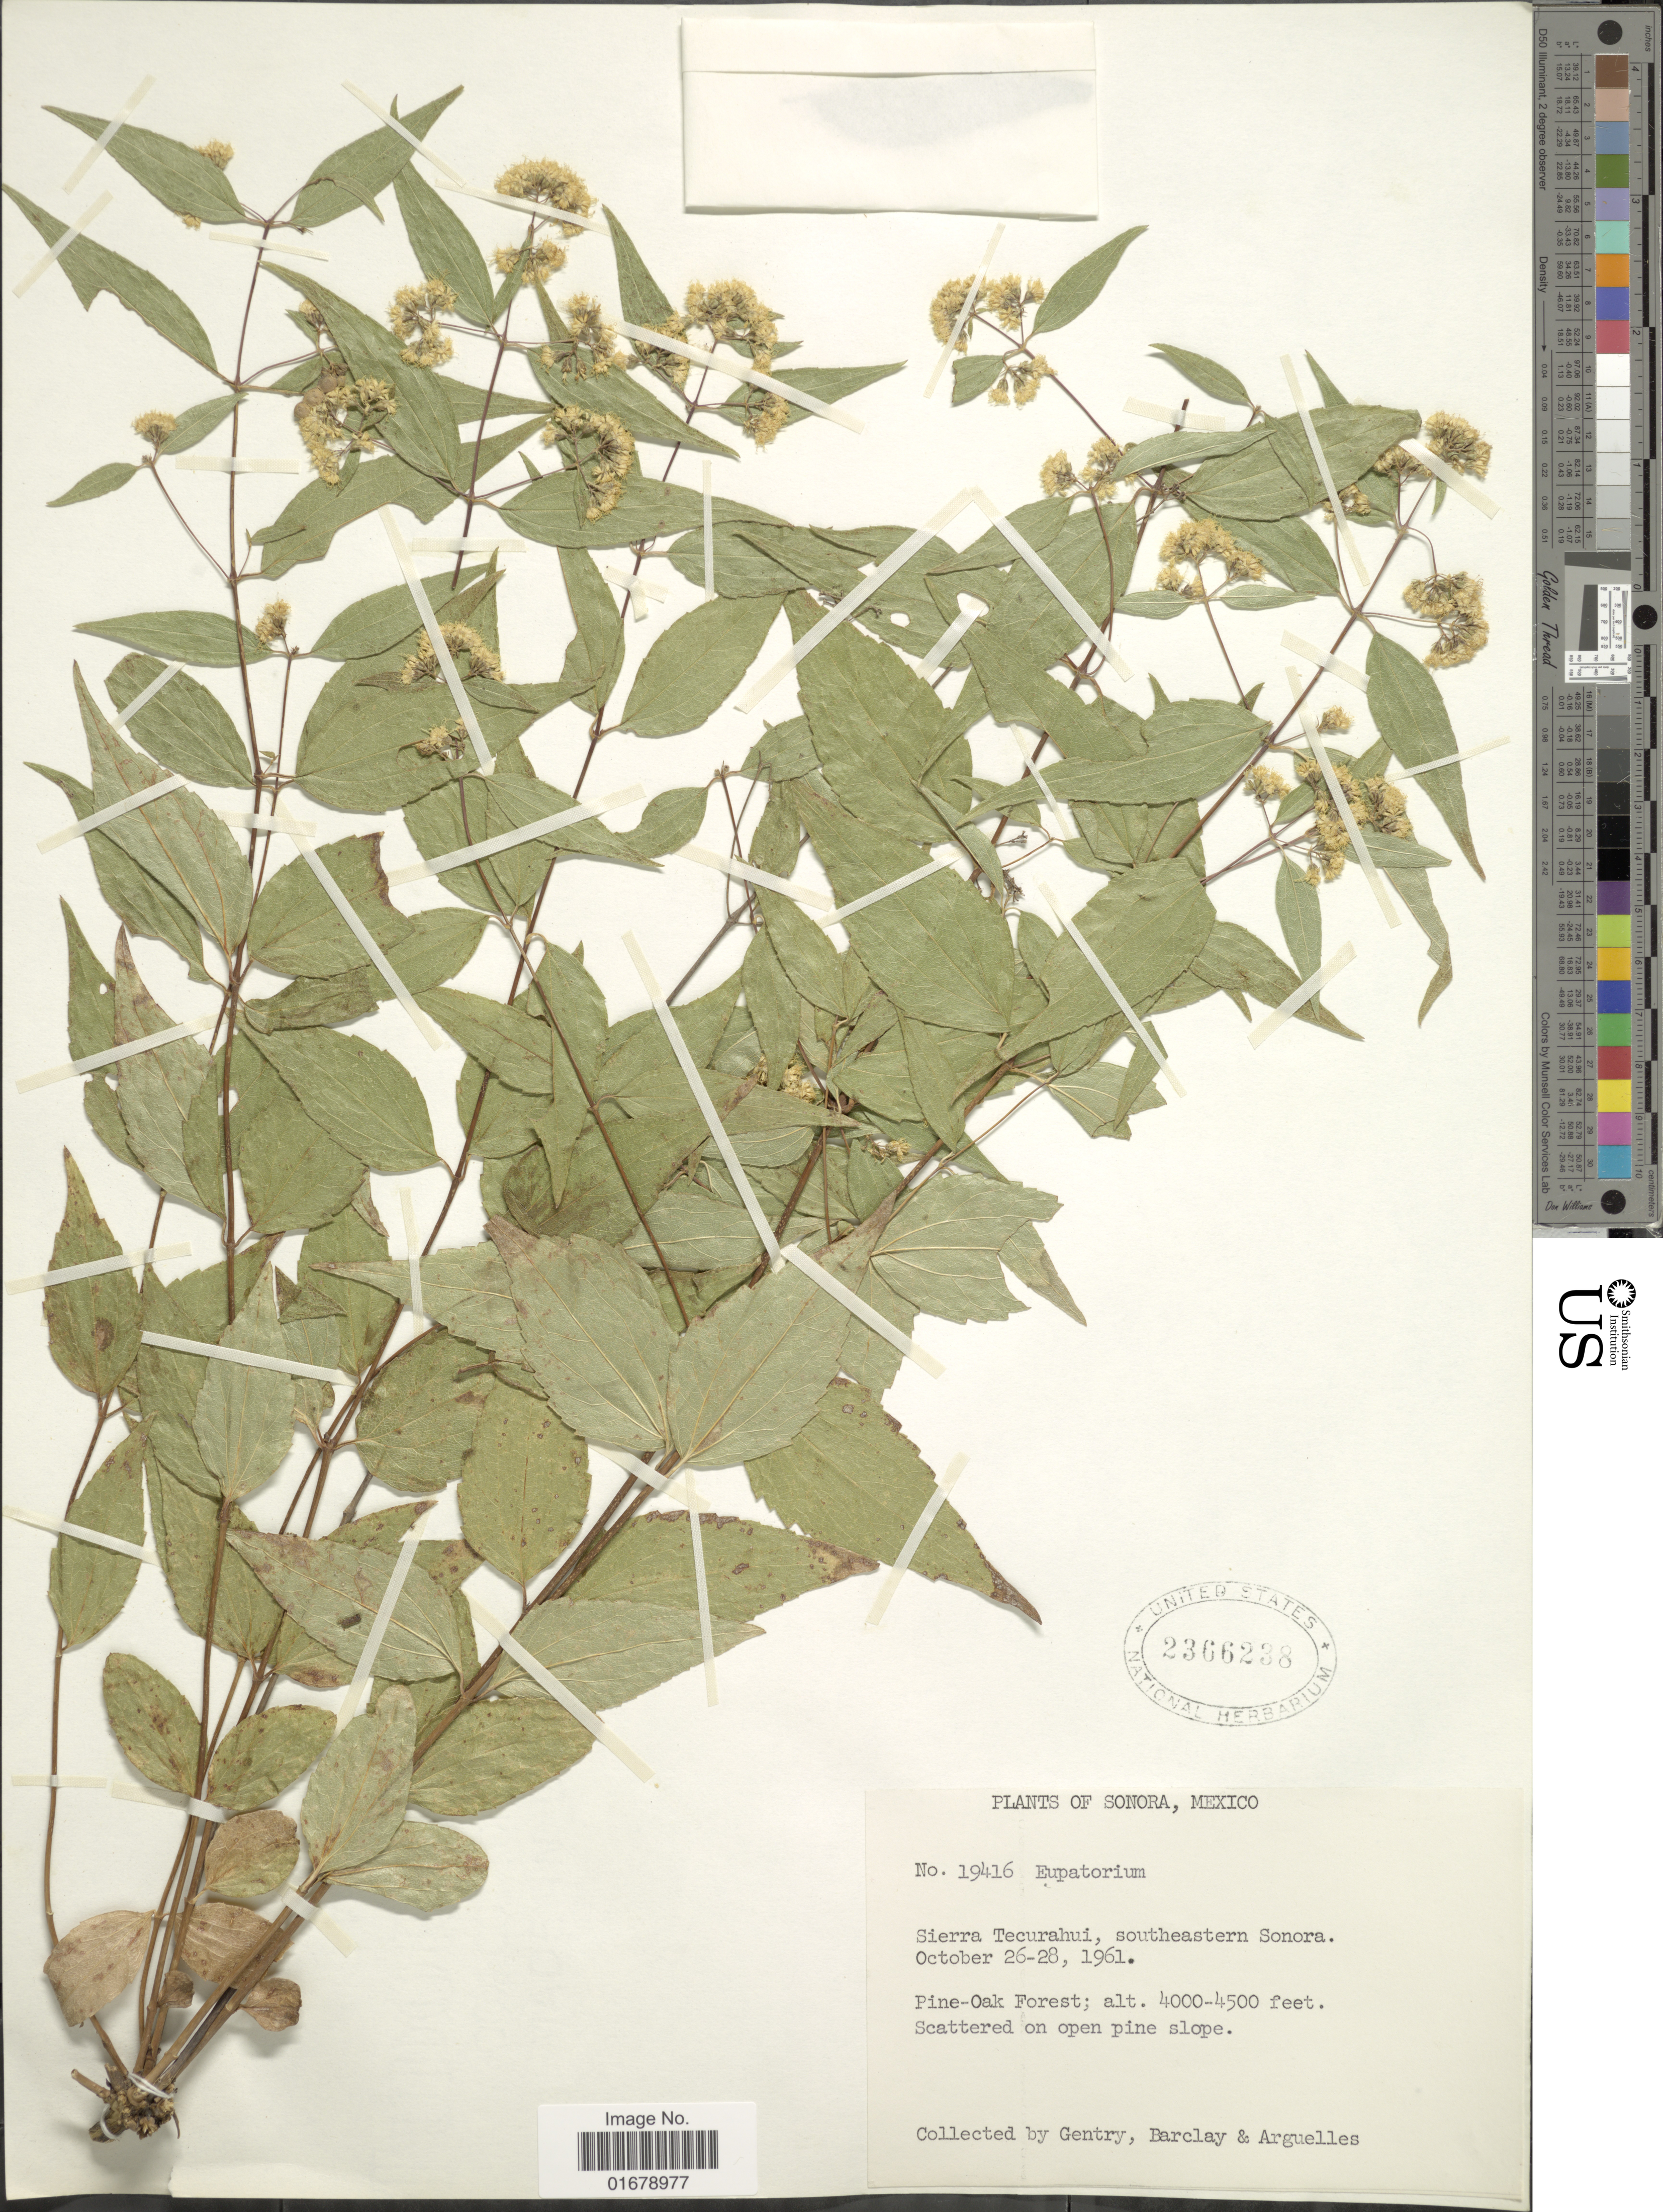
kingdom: Plantae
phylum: Tracheophyta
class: Magnoliopsida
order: Asterales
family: Asteraceae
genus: Piptothrix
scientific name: Piptothrix pubens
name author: A. Gray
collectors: Gentry, --, -- Barclay & Arguelles, --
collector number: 19416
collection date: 1961-10-26/1961-10-28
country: Mexico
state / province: Sonora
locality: Sonora, Mexico. Sierra Tecurahui, southeastern Sonora.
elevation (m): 1219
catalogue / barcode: US 2366238